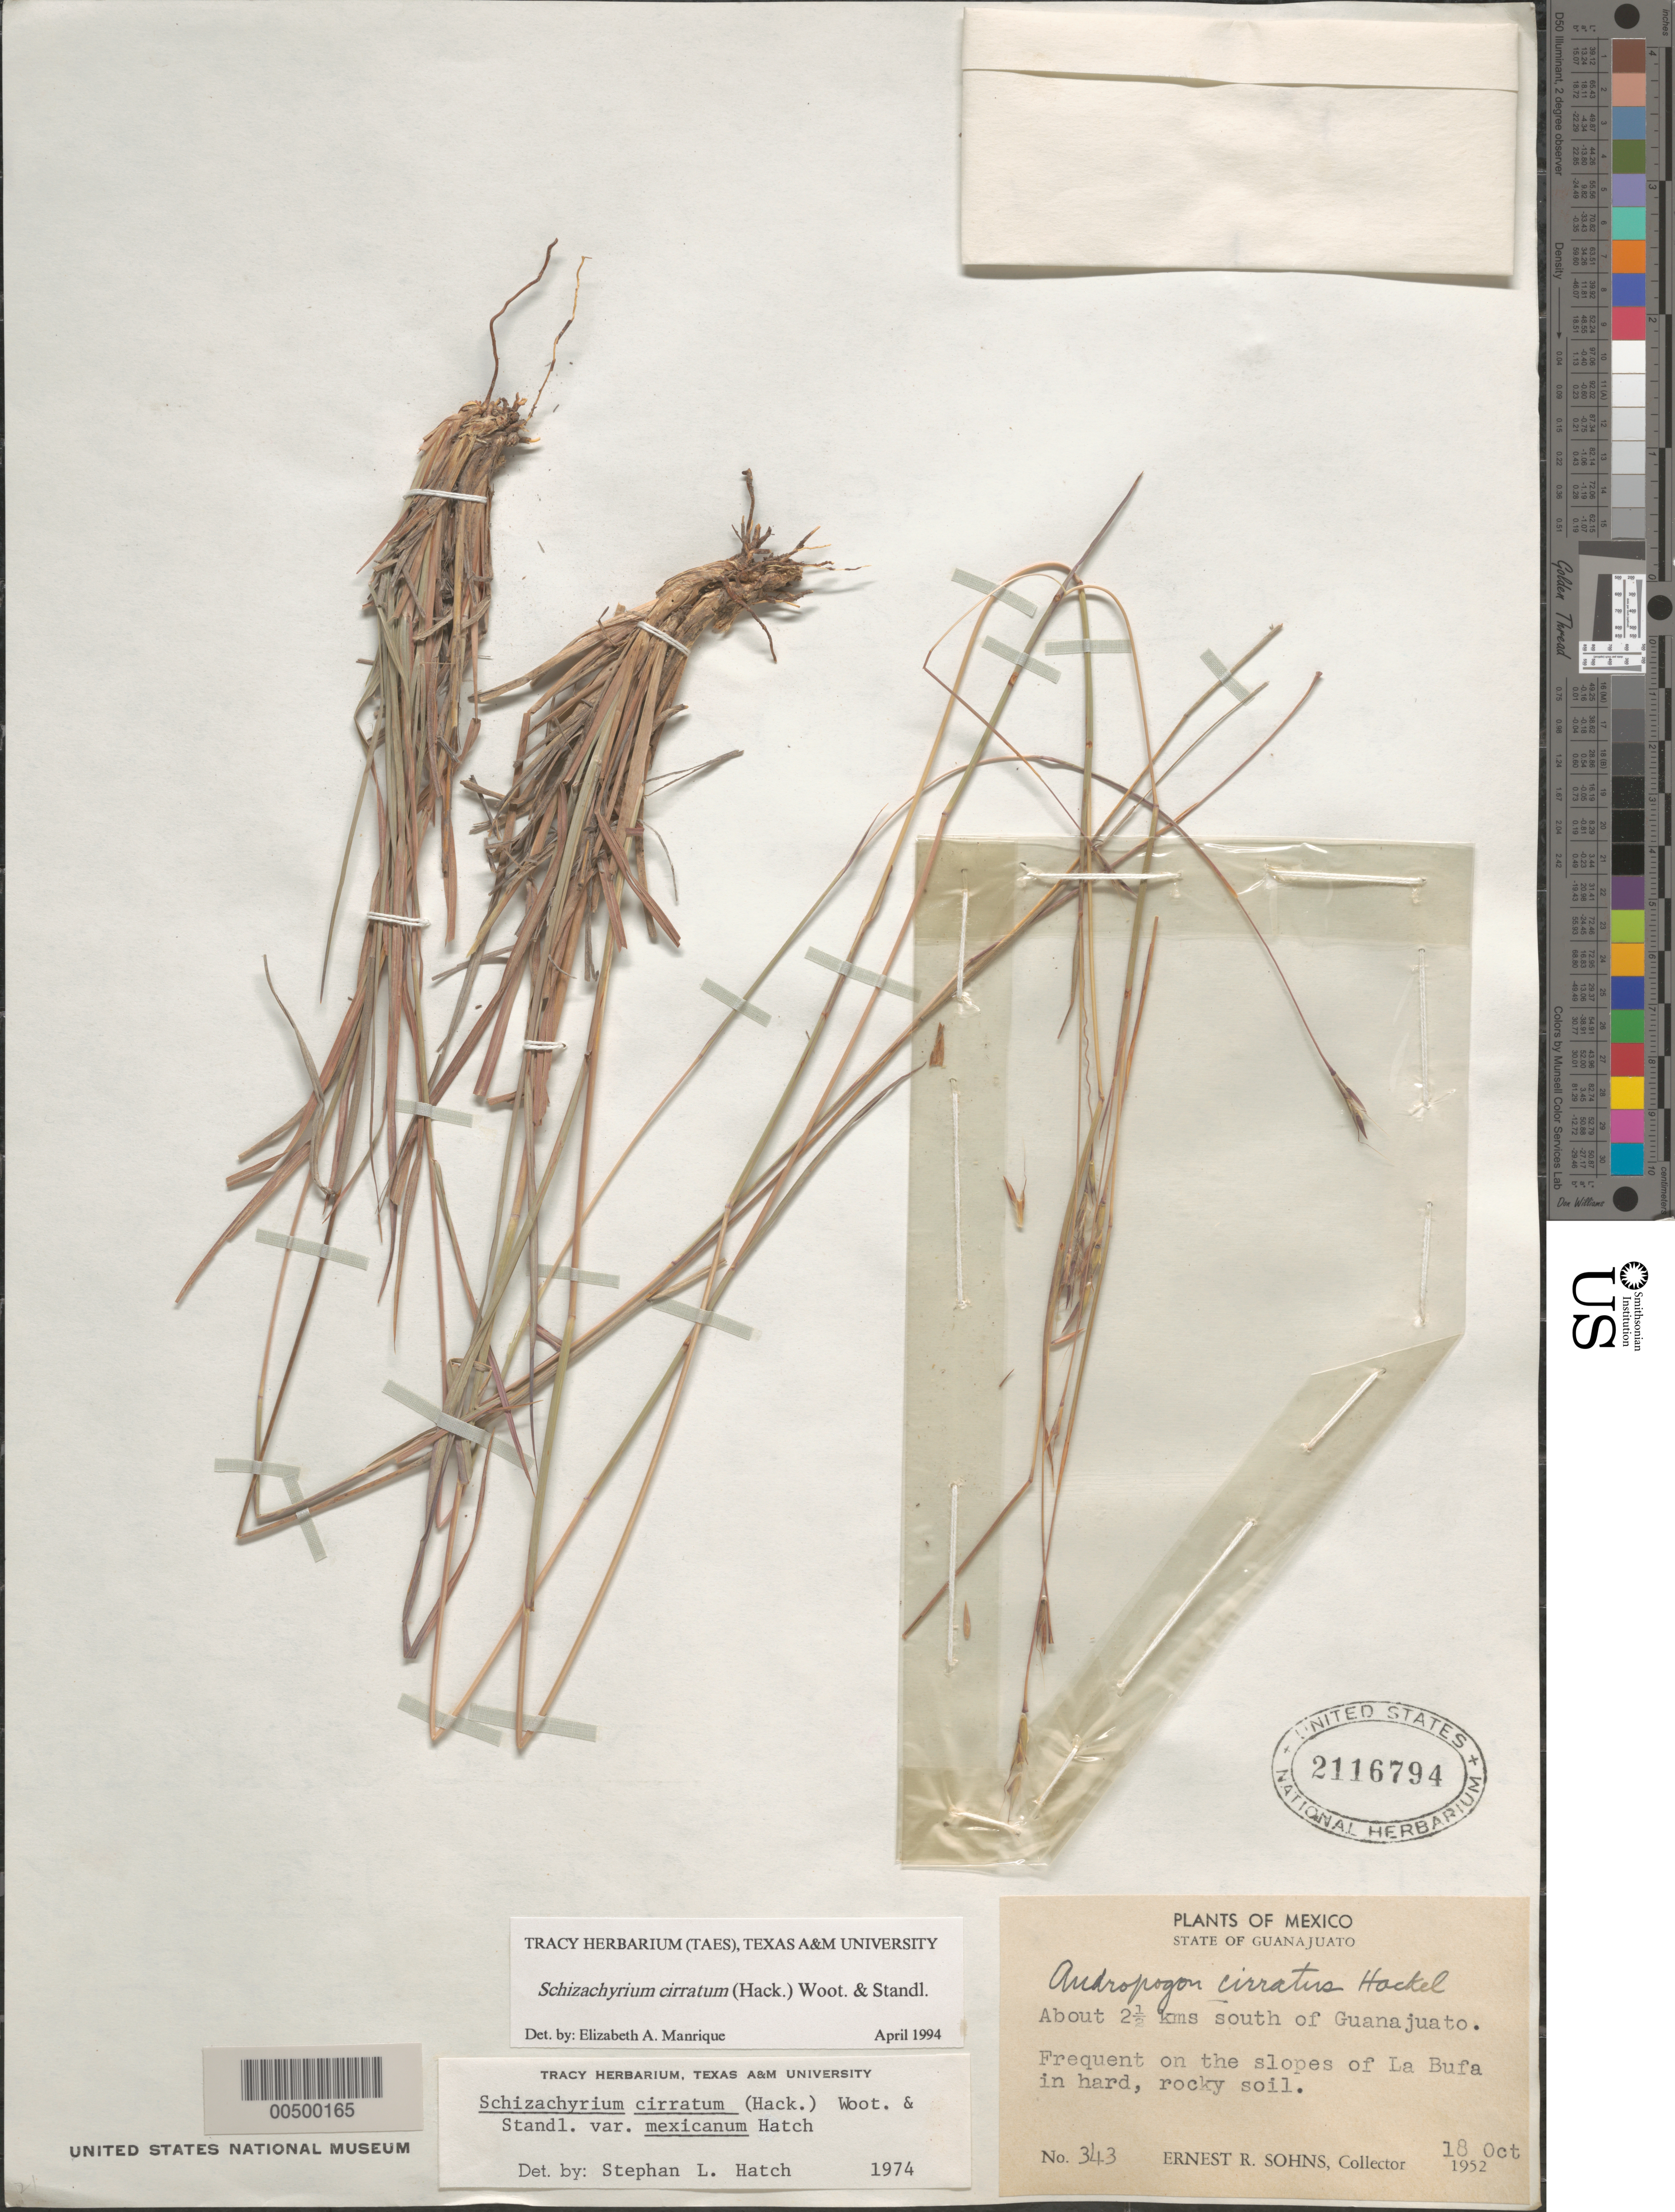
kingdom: Plantae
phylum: Tracheophyta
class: Liliopsida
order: Poales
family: Poaceae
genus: Schizachyrium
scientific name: Schizachyrium cirratum var. cirratum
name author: (Hack.) Wooton & Standl.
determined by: Manrique, E. A.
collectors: E. R. Sohns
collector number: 343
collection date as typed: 18 Oct 1952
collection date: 1952-10-18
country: Mexico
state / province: Guanajuato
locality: About 2.5 km S of Guanajuato, slopes of La Bufa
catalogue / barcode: US 2116794